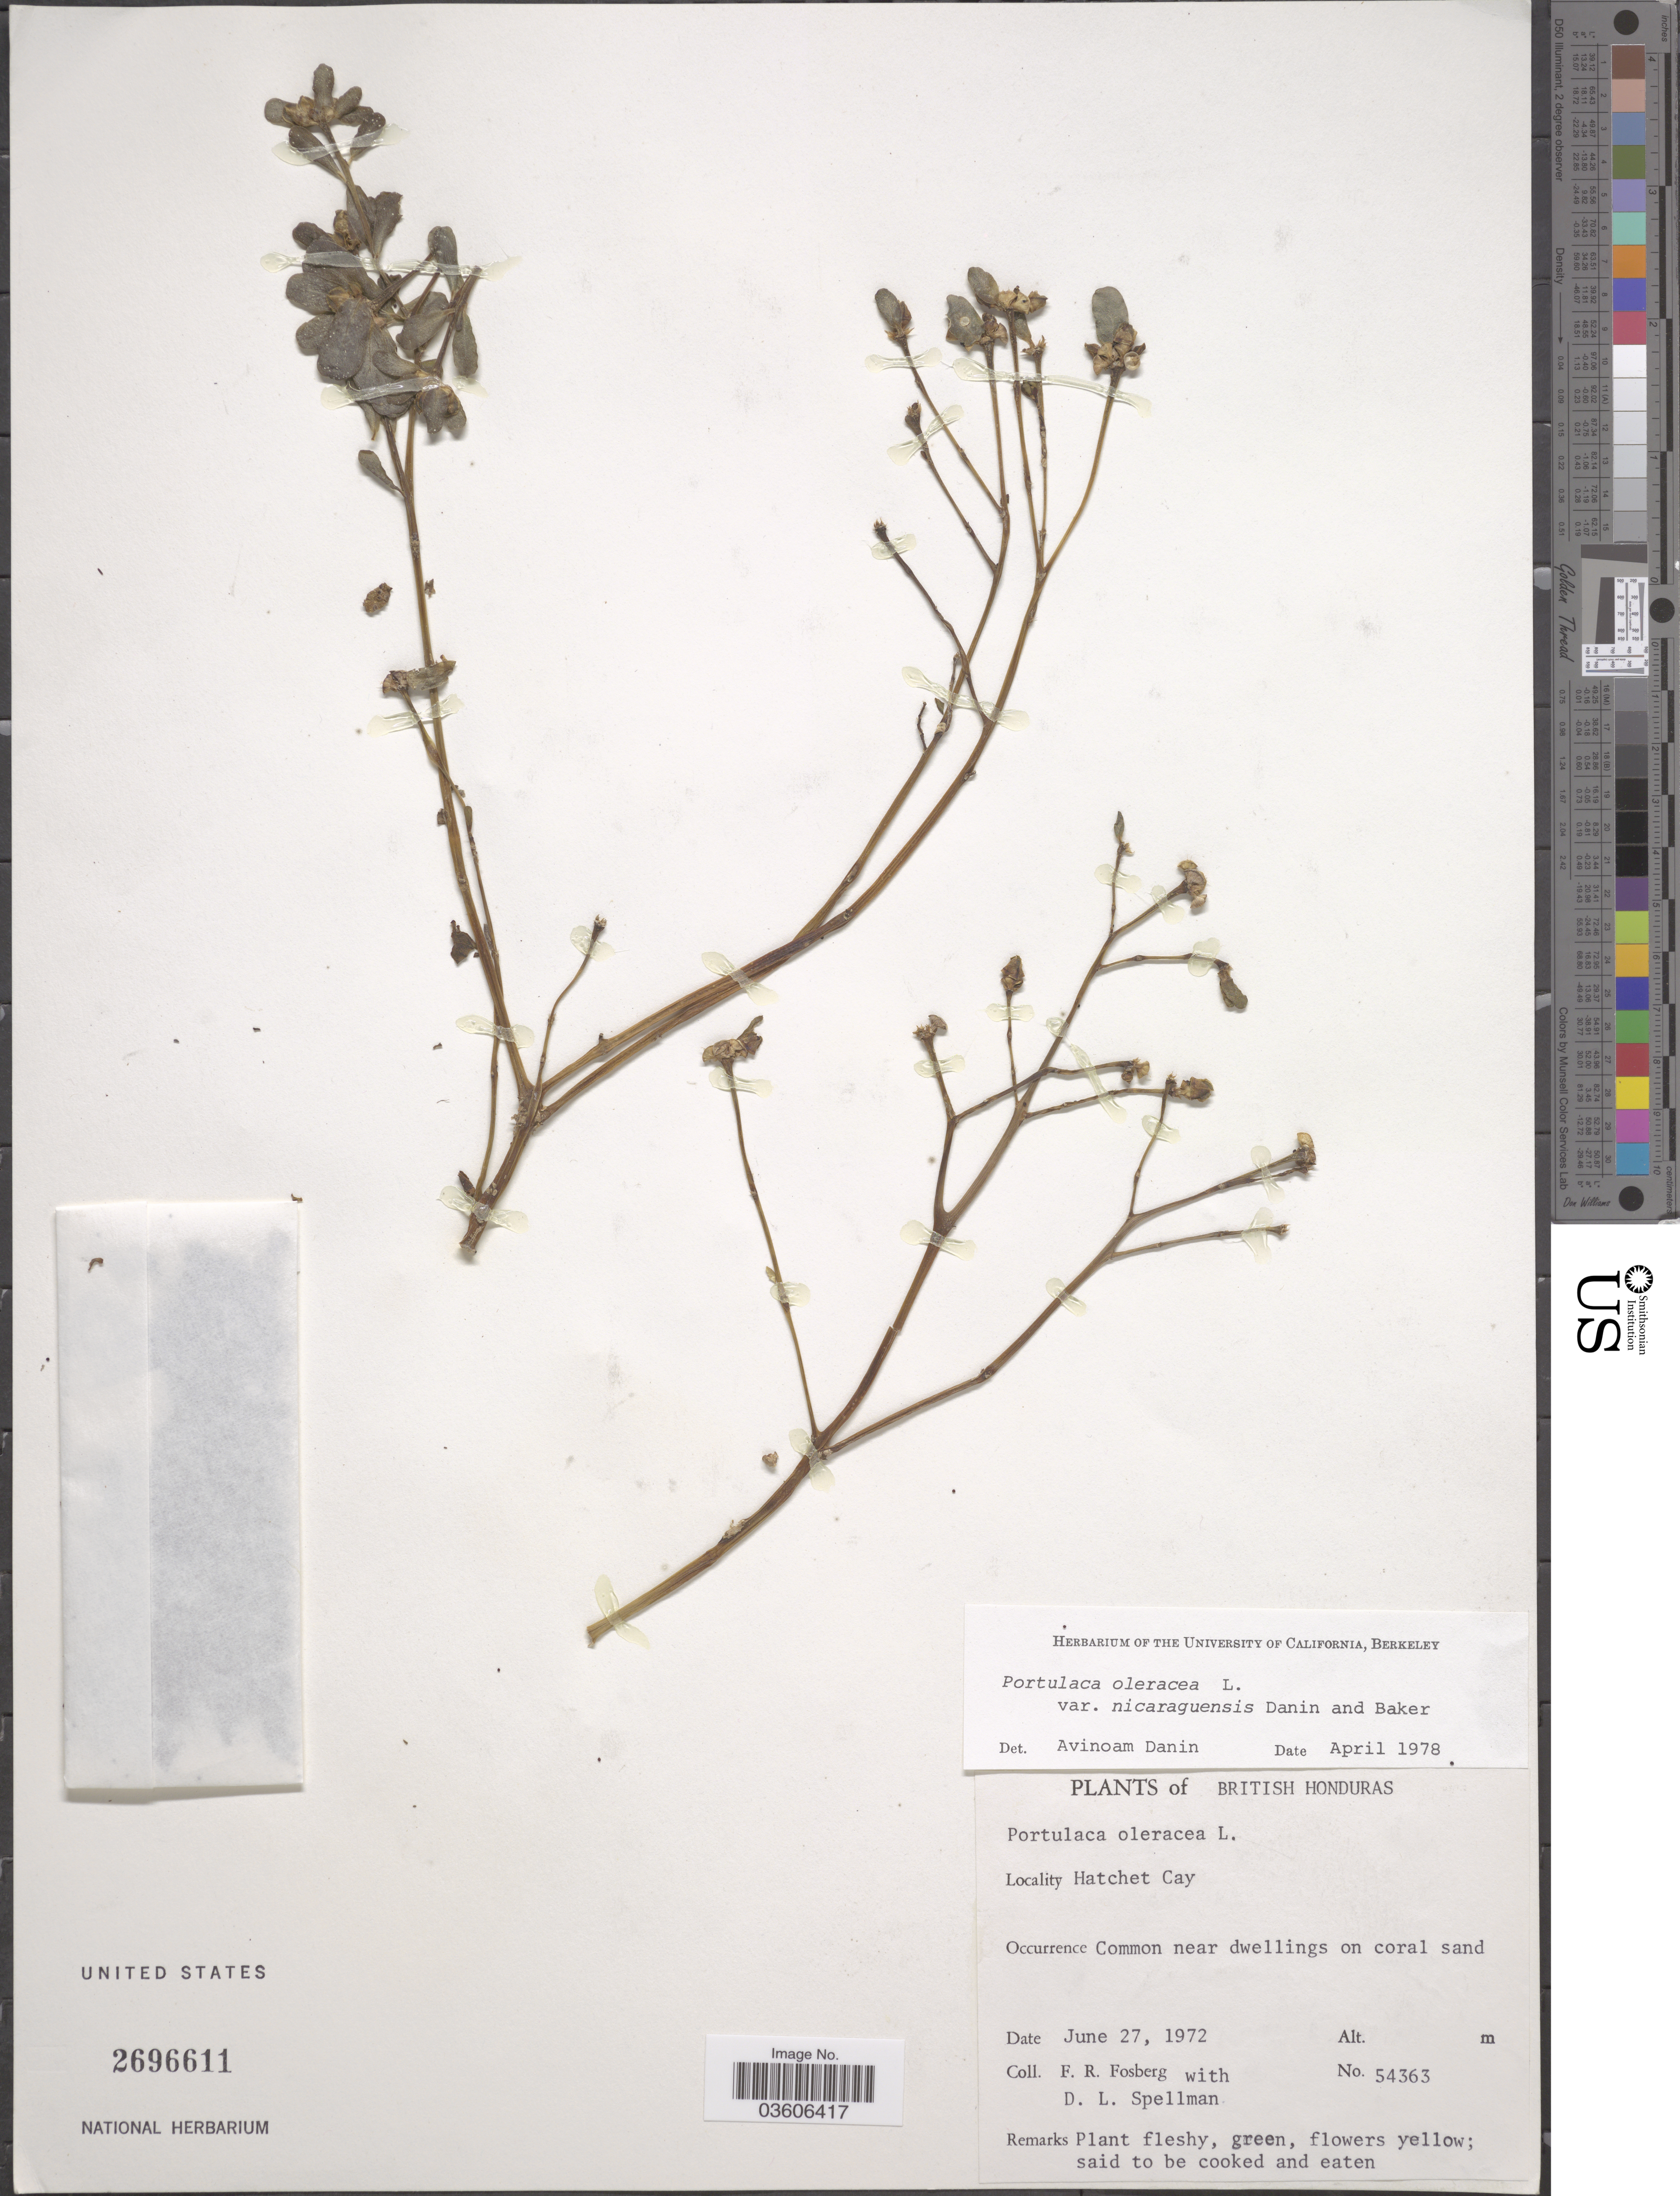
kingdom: Plantae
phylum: Tracheophyta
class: Magnoliopsida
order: Caryophyllales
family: Portulacaceae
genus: Portulaca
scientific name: Portulaca oleracea var. nicaraguensis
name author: Danin & H.G. Baker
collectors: F. R. Fosberg & D. L. Spellman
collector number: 54363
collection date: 1972-06-27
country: Belize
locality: British Honduras. Hatchet Cay.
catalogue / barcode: US 2696611